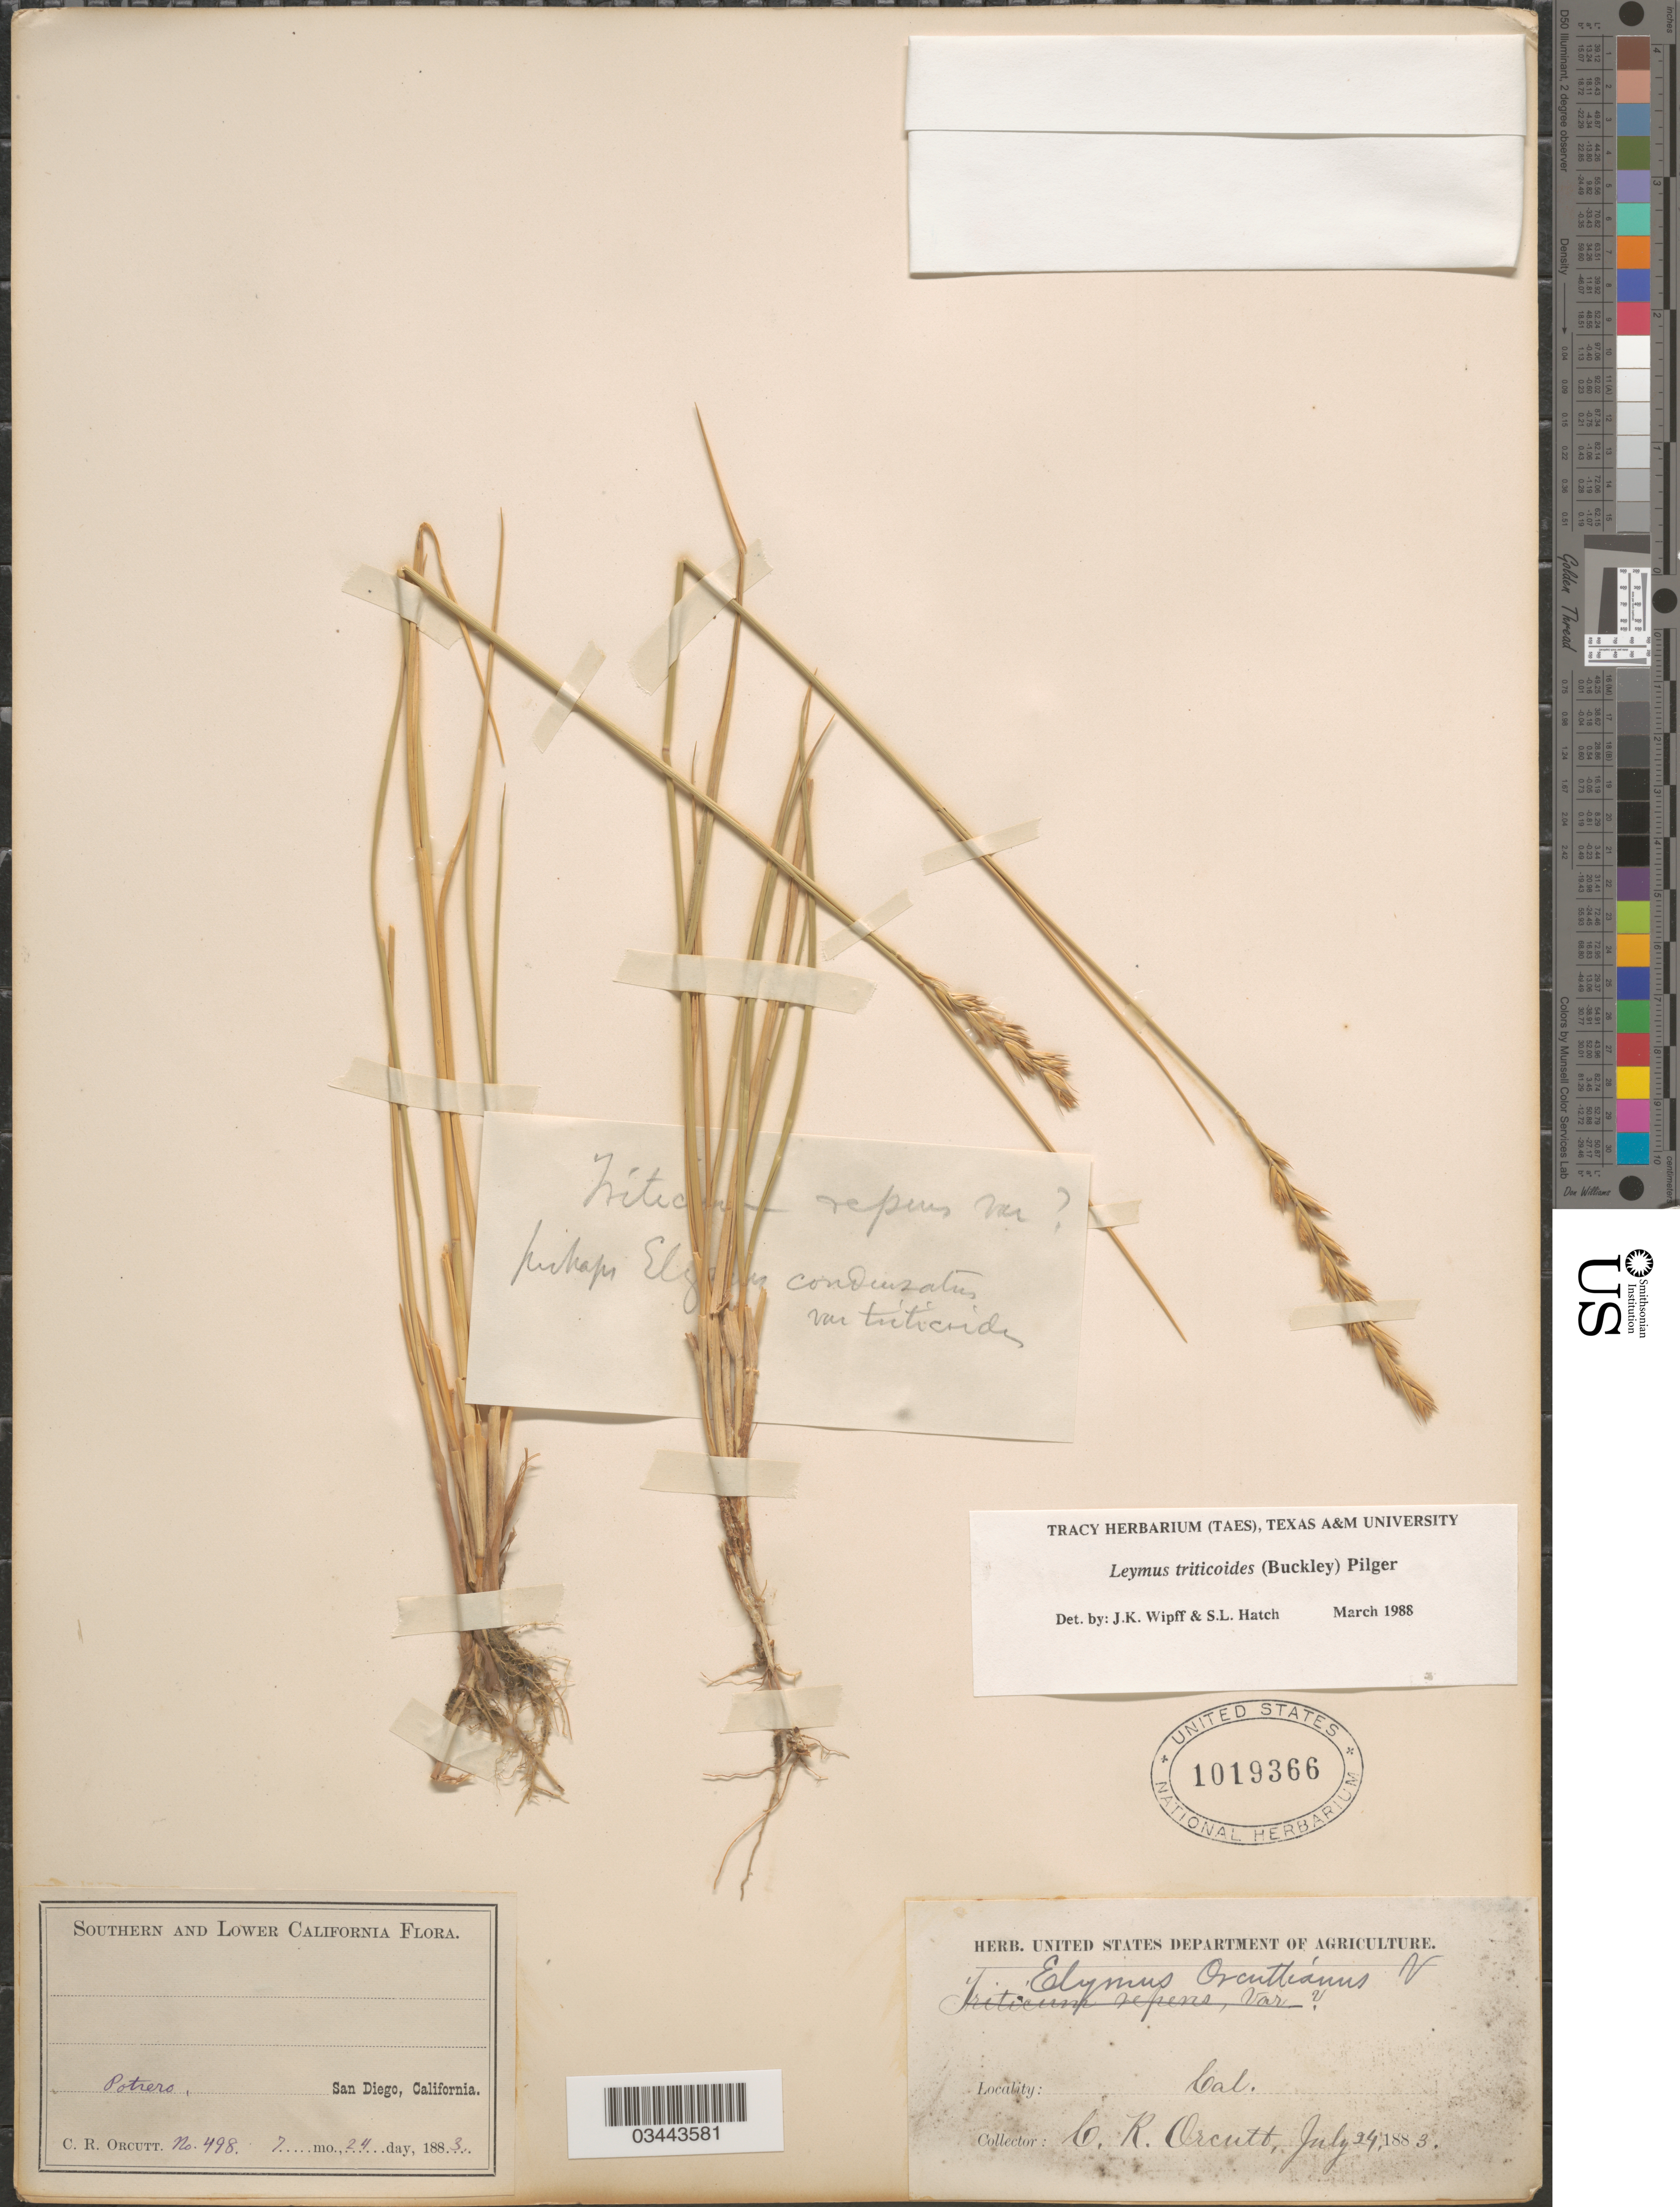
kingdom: Plantae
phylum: Tracheophyta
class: Liliopsida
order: Poales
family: Poaceae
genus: Leymus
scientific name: Leymus triticoides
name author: (Buckley) Pilg.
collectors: C. R. Orcutt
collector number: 498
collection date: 1883-07-24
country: United States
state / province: California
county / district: San Diego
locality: Southern California. Potrero. San Diego.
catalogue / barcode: US 1019366